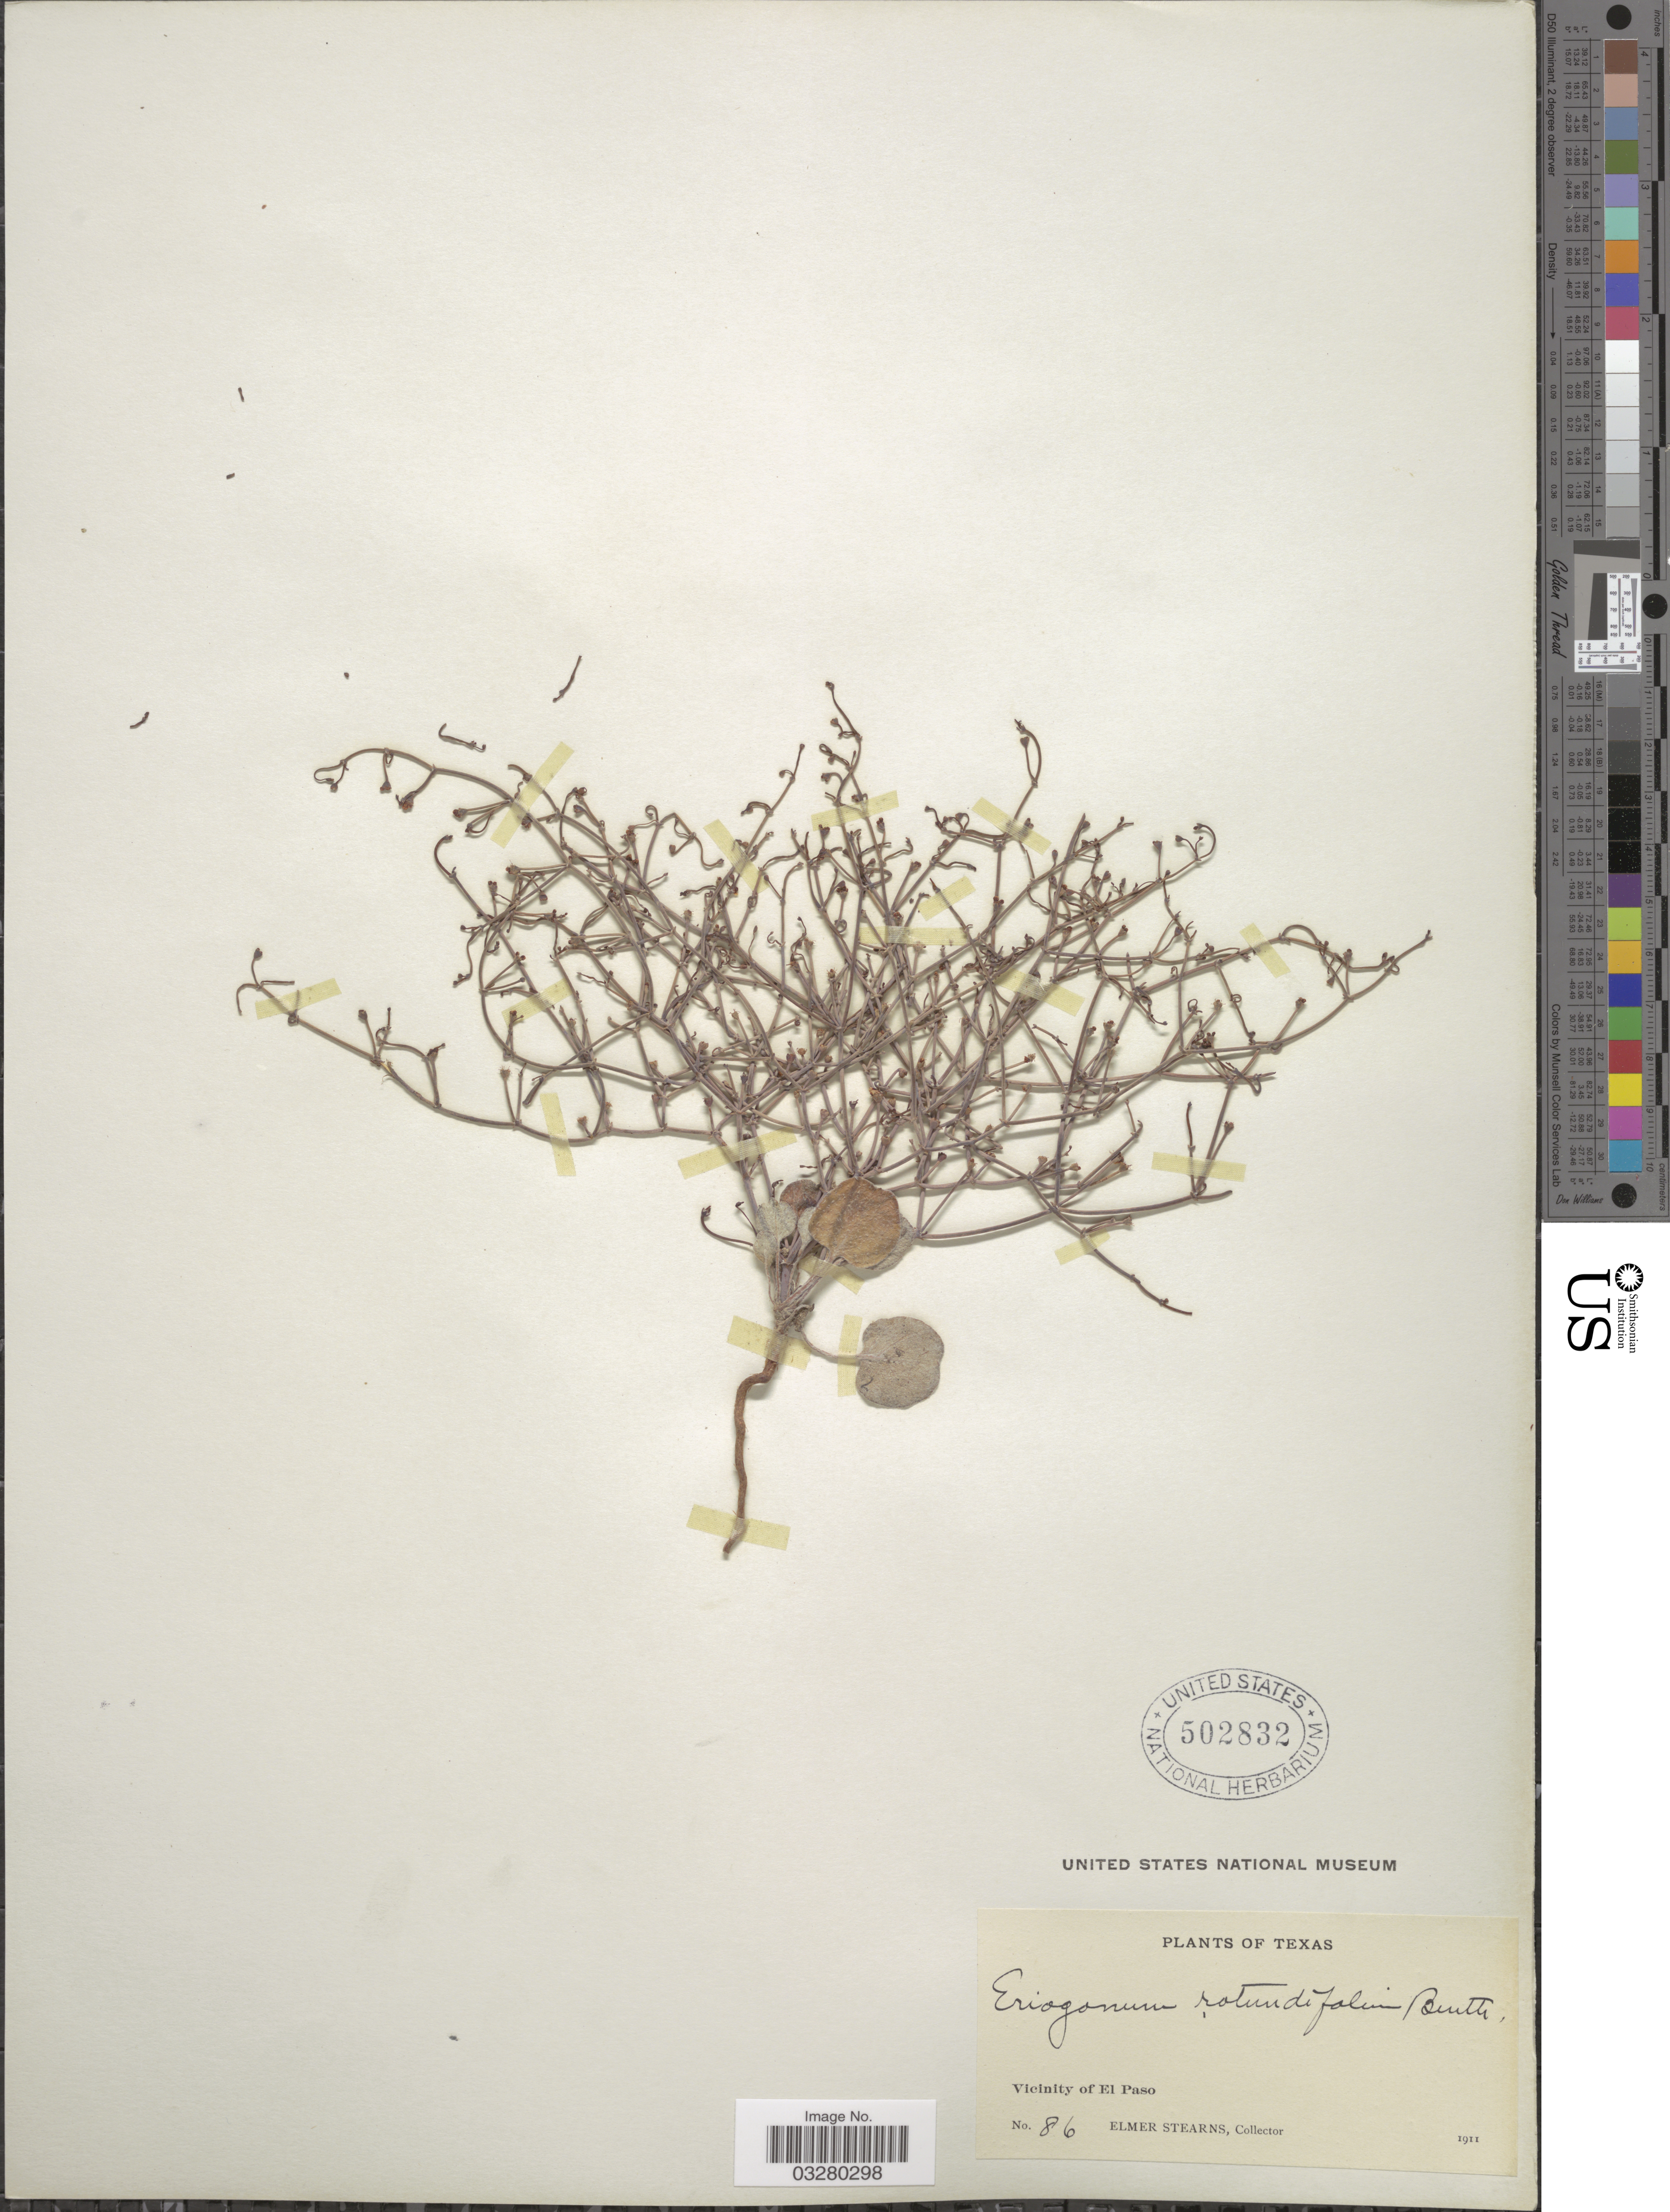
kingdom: Plantae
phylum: Tracheophyta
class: Magnoliopsida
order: Caryophyllales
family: Polygonaceae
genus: Eriogonum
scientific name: Eriogonum rotundifolium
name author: Benth. in DC.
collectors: E. Stearns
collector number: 86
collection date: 1911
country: United States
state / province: Texas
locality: Vicinity of El Paso.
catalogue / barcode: US 502832